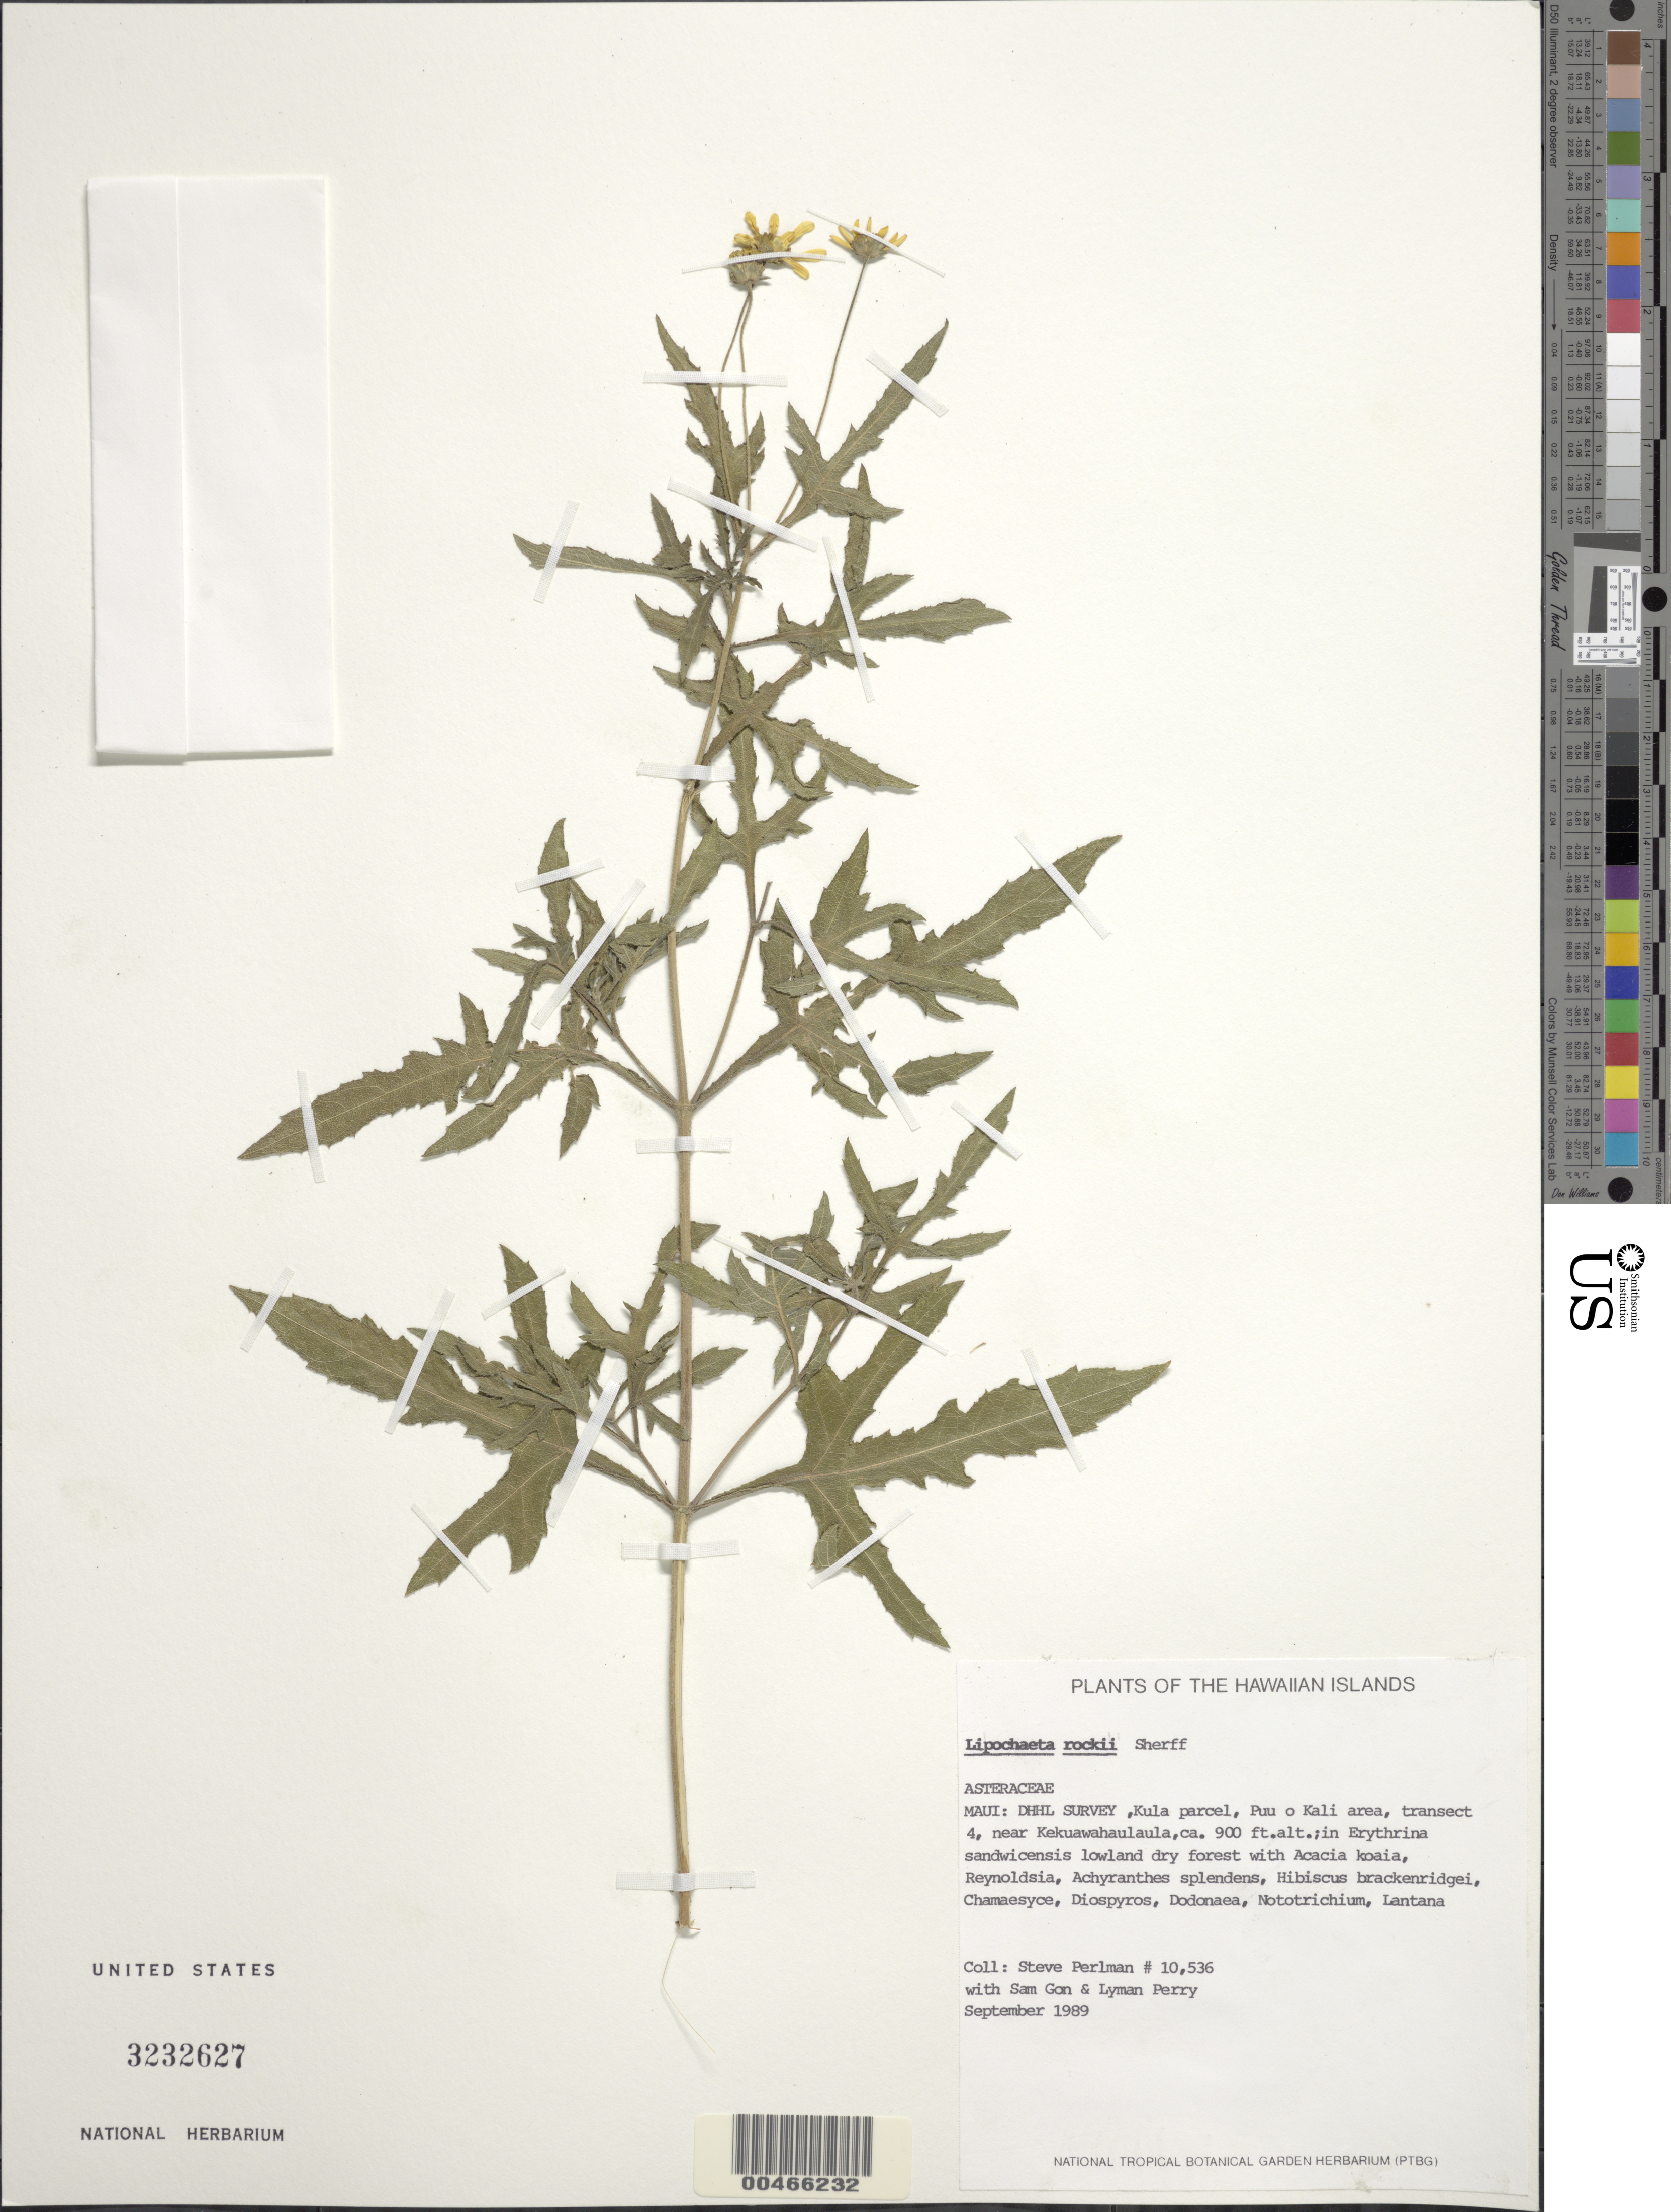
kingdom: Plantae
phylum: Tracheophyta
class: Magnoliopsida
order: Asterales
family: Asteraceae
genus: Lipochaeta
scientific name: Lipochaeta rockii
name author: Sherff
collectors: S. P. Perlman, S. Gon & L. Perry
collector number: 10536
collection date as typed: Sep 1989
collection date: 1989-09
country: United States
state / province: Hawaii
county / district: Maui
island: Maui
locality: DHHL SURVEY, Kula parcel, Puu o Kali area, transect 4, near Kekuawahaulaula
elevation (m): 274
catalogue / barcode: US 3232627